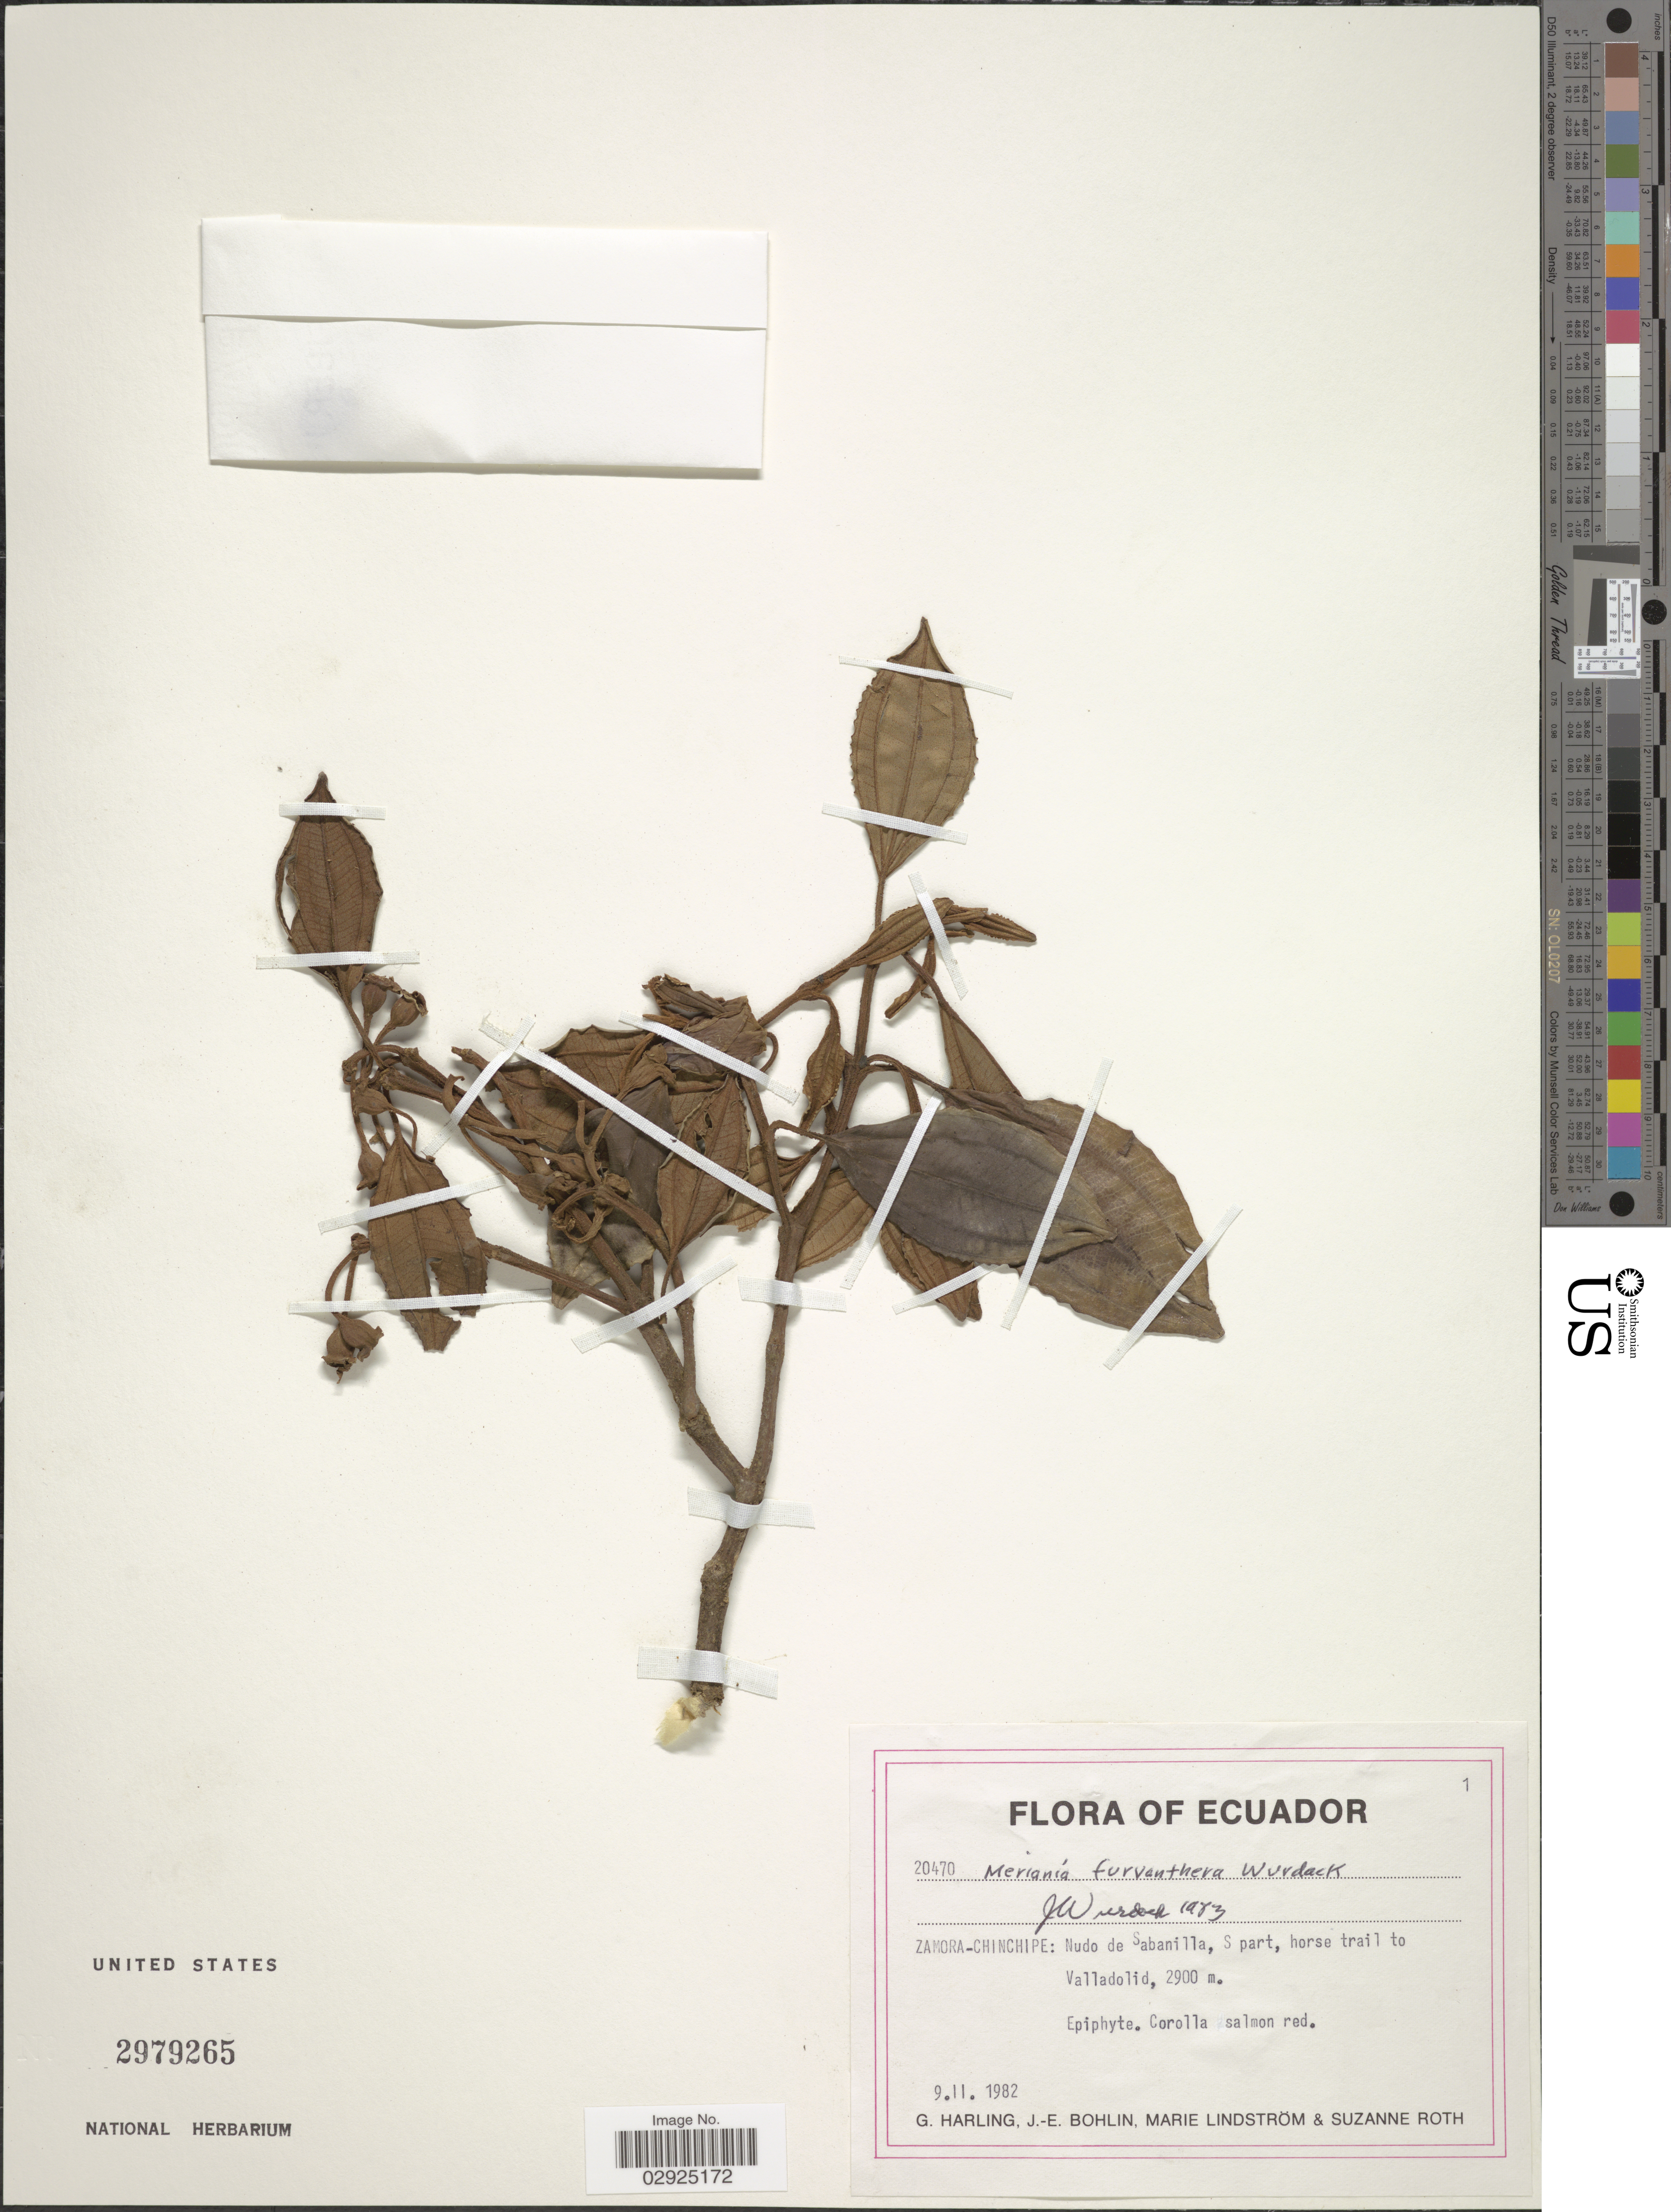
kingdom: Plantae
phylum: Tracheophyta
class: Magnoliopsida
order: Myrtales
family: Melastomataceae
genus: Meriania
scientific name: Meriania furvanthera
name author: Wurdack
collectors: G. Harling, J. Bohlin, M. Lindström & S. Roth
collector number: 20470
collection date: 1982-02-09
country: Ecuador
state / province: Zamora-Chinchipe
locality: Nudo de Sabanilla, S part, horse trail to Valladolid.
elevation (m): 2900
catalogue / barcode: US 2979265